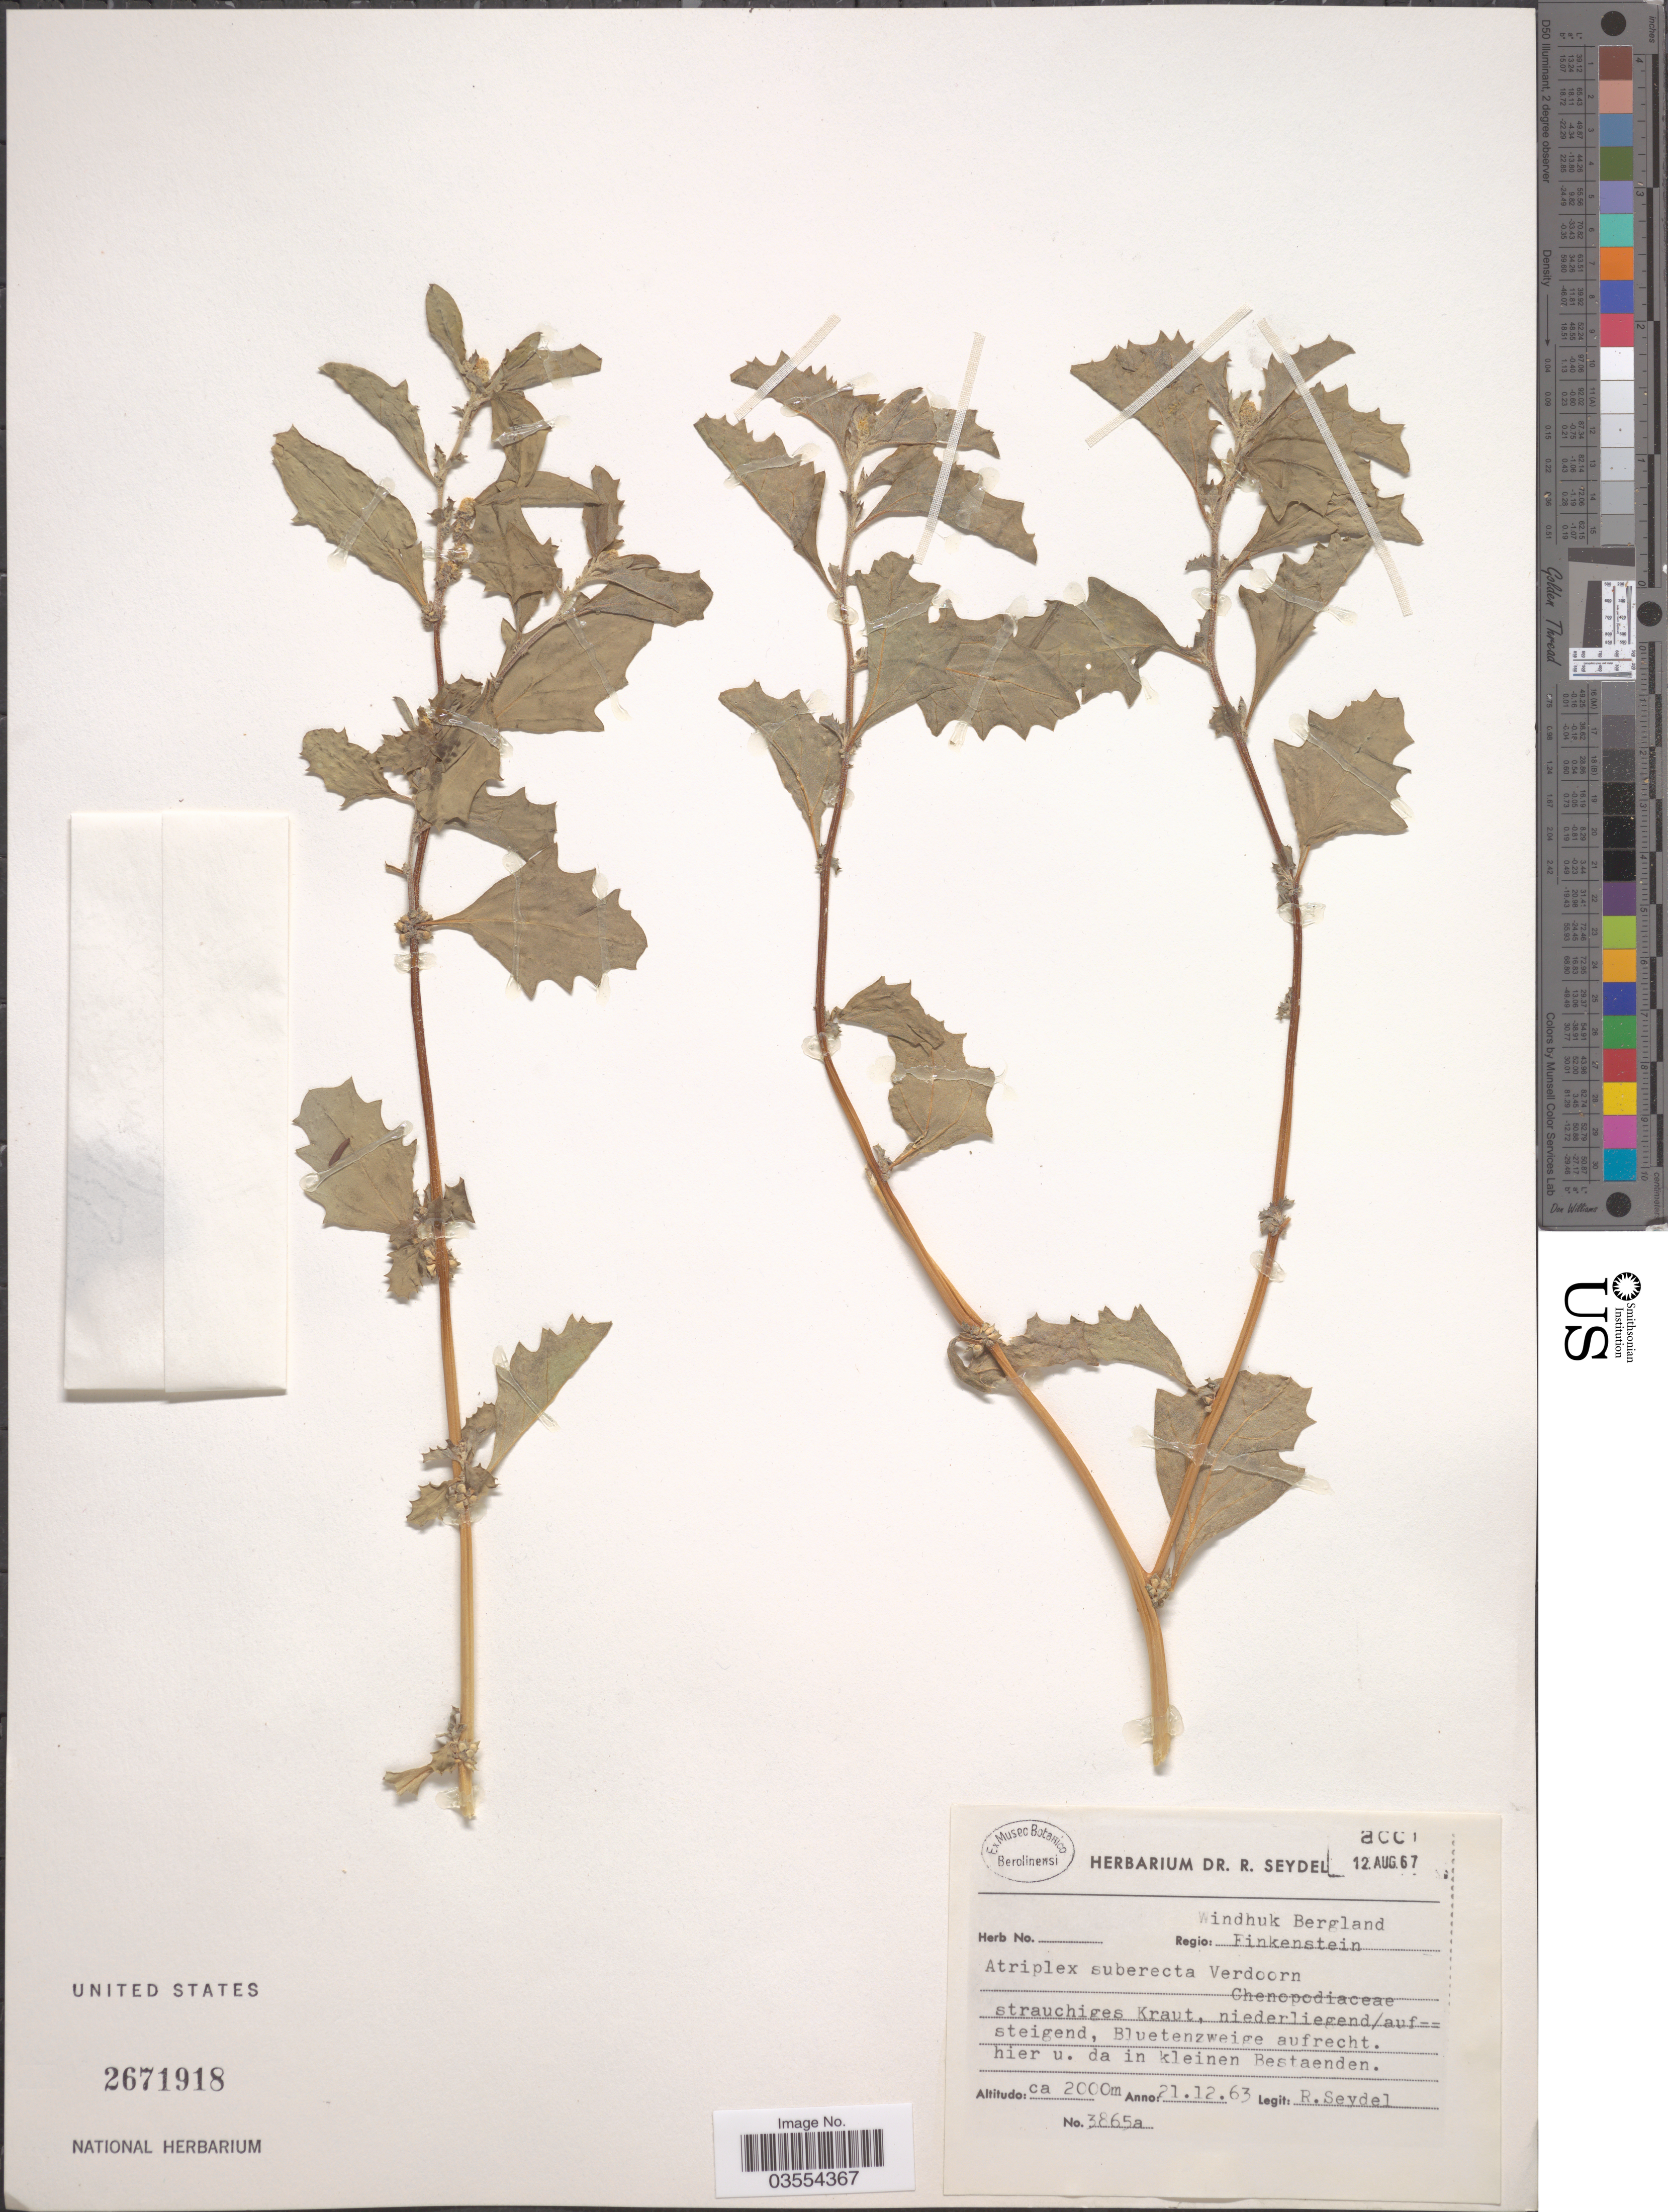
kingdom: Plantae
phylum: Tracheophyta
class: Magnoliopsida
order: Caryophyllales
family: Amaranthaceae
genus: Atriplex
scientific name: Atriplex suberecta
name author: Verd.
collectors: R. Seydel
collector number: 3865a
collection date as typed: Transcribed d/m/y: 21/12/63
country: Namibia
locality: Regio: Windhuk Bergland, Finkenstein.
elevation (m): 2000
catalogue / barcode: US 2671918